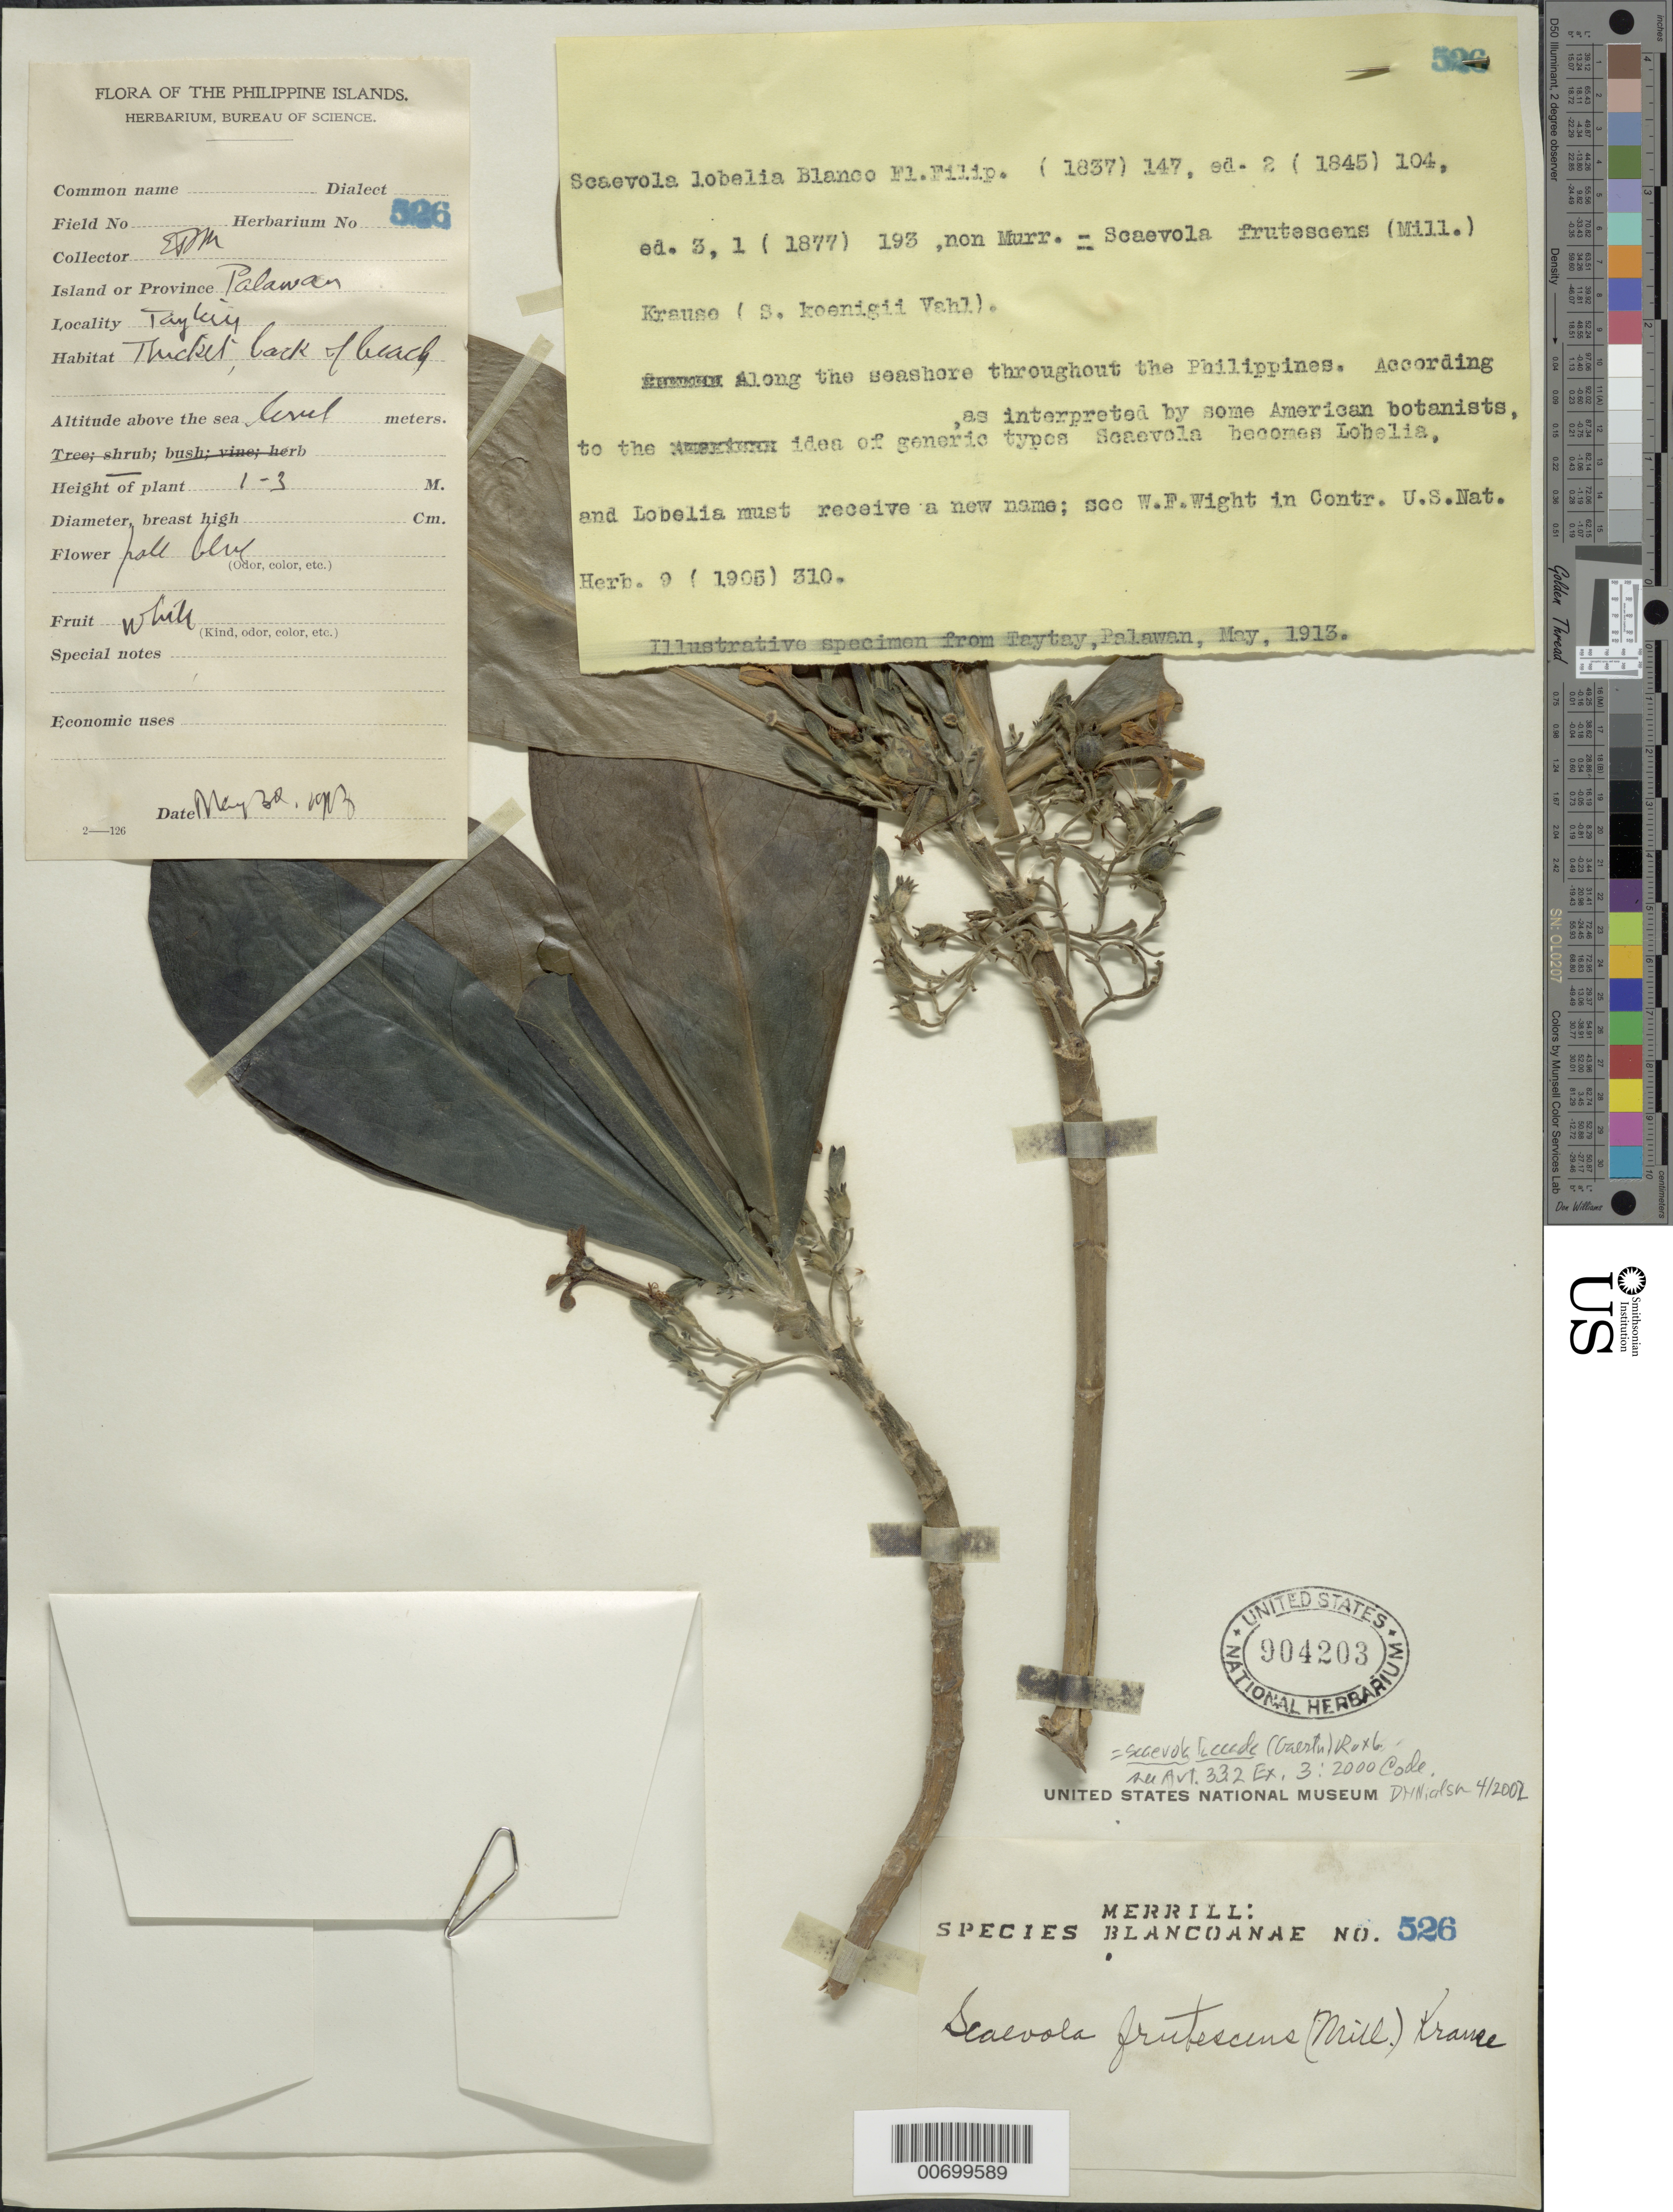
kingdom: Plantae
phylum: Tracheophyta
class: Magnoliopsida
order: Asterales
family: Goodeniaceae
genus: Scaevola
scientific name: Scaevola taccada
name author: (Gaertn.) Roxb.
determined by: Nicolson, Dan H.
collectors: E. D. Merrill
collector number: Sp. Blancoan. 0526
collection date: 1913-05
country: Philippines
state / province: Mimaropa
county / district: Palawan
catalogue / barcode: US 904203